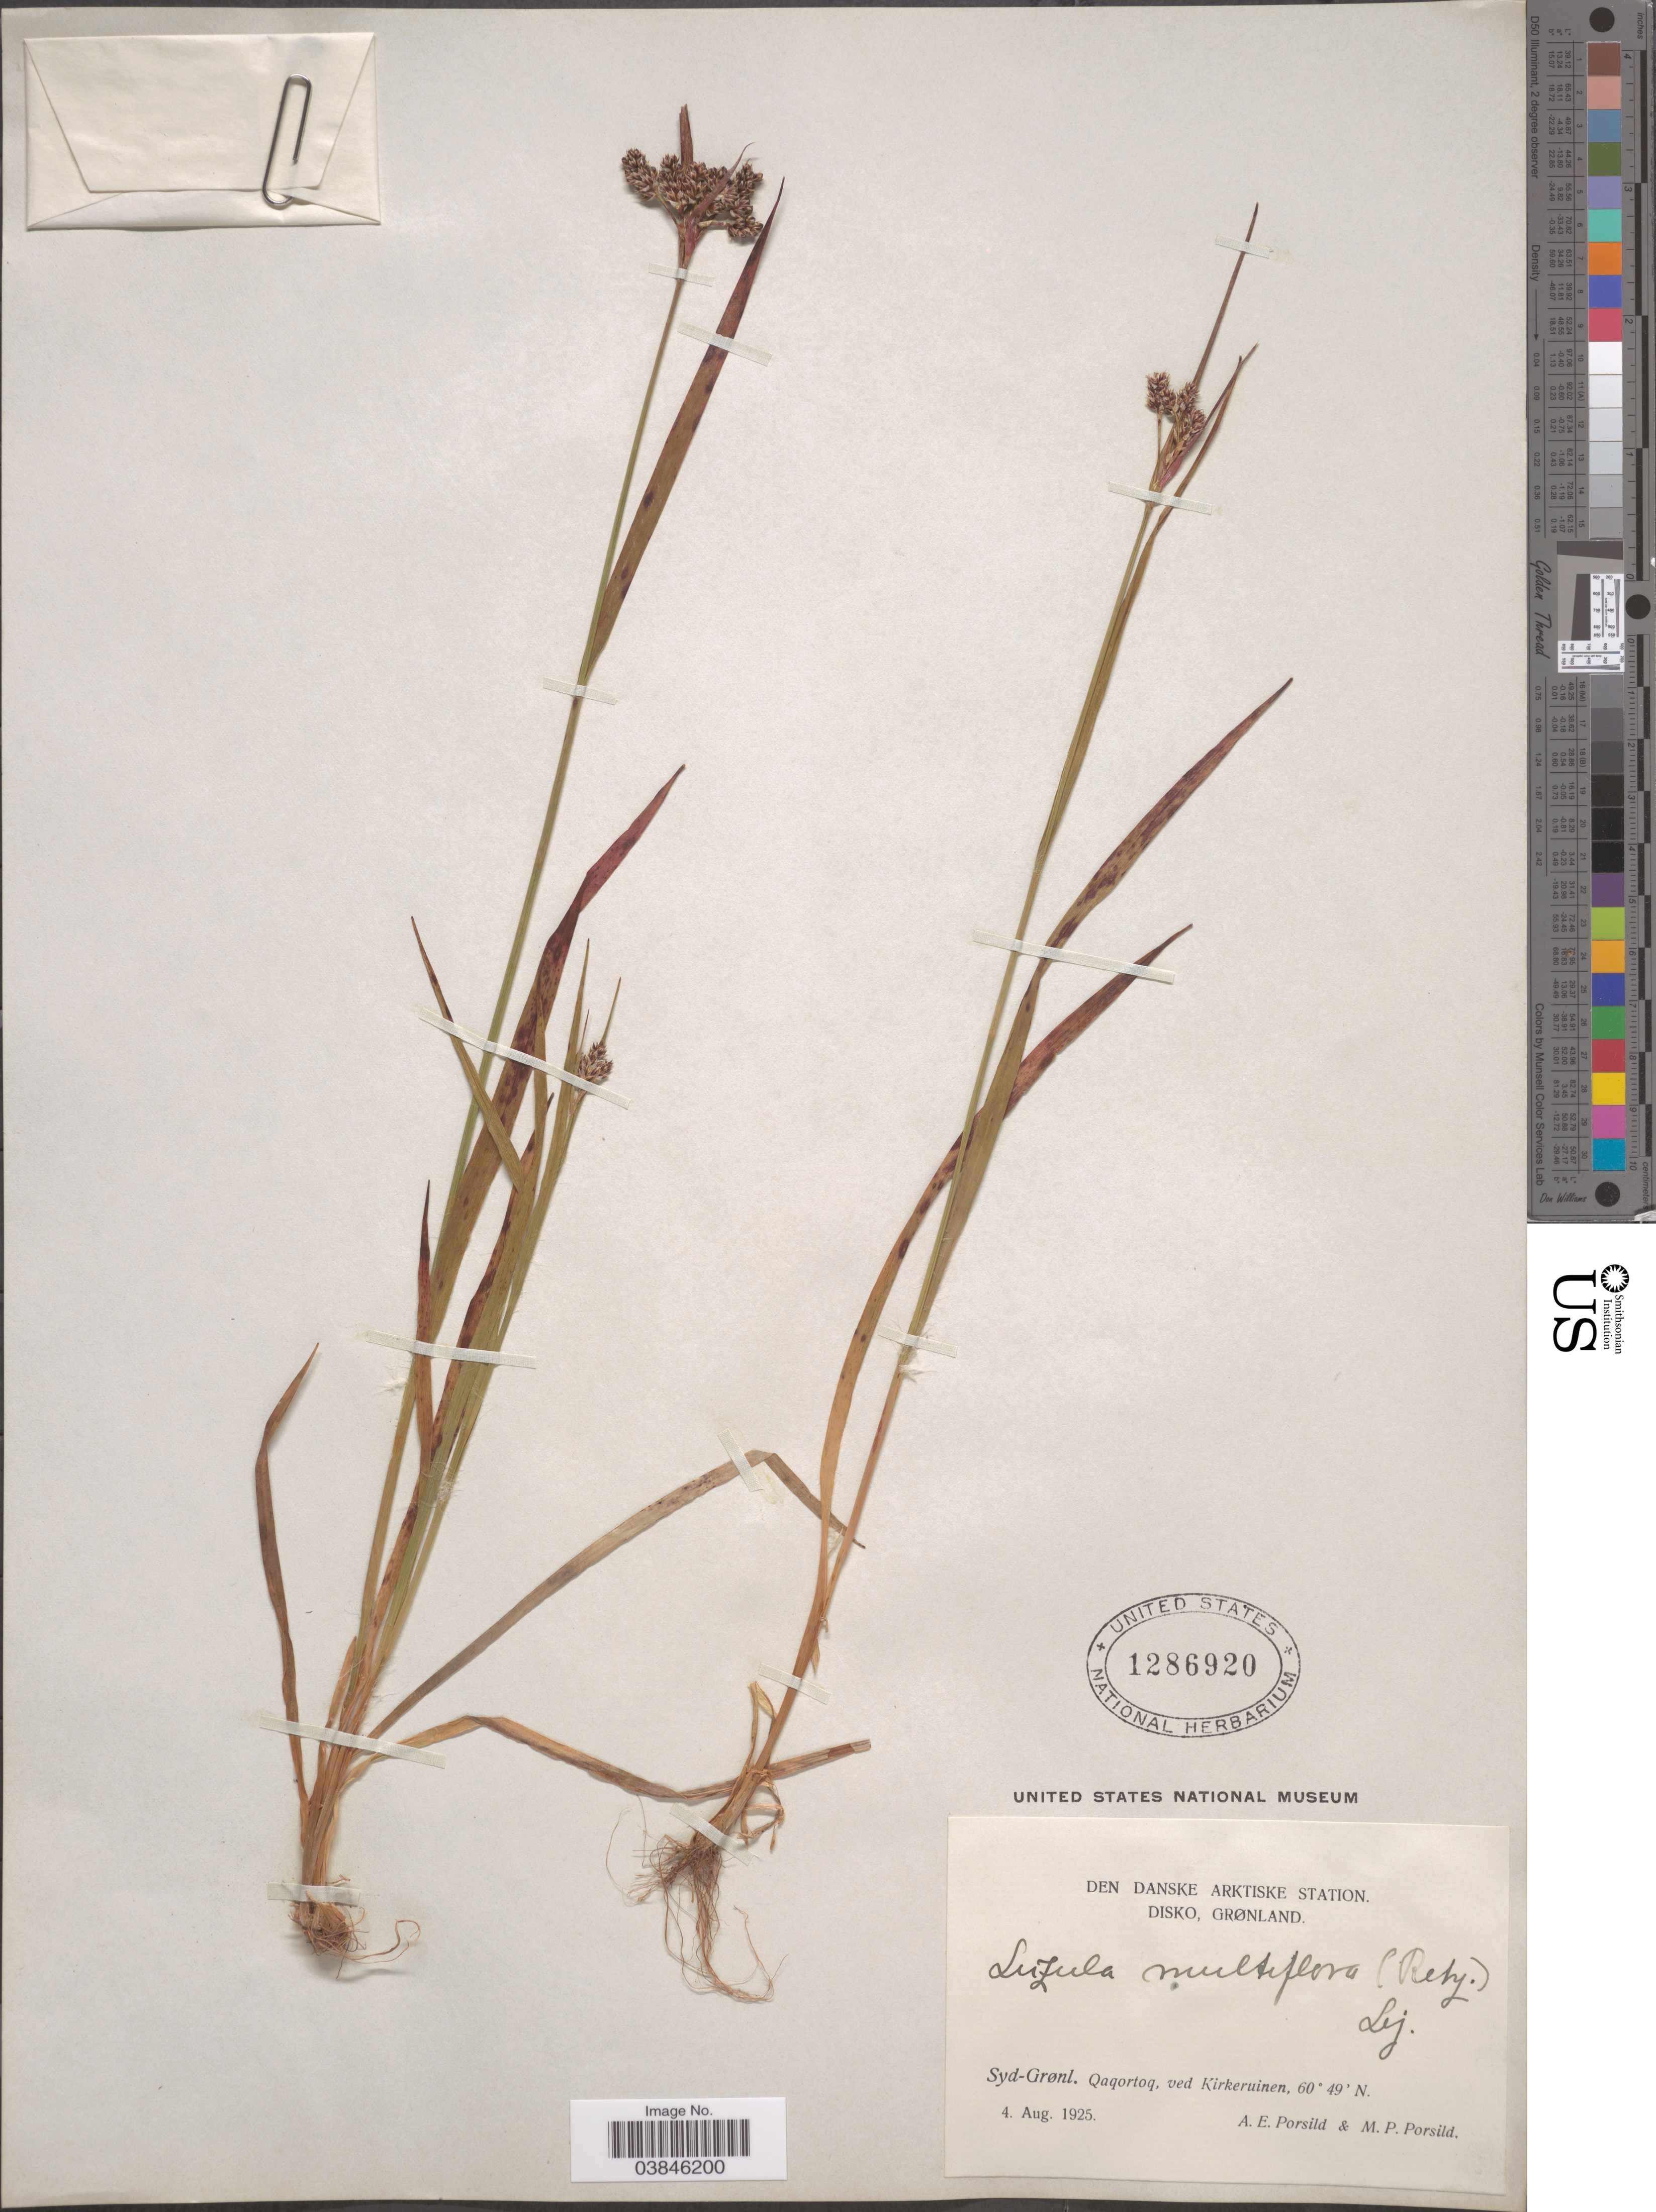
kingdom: Plantae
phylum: Tracheophyta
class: Liliopsida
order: Poales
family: Juncaceae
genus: Luzula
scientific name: Luzula multiflora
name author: (Ehrh.) Lej.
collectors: A. E. Porsild & M. P. Porsild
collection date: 1925-08-04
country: Greenland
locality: Den Danske Arktiske Station. Disko. Syd-Grønl. Qaqortoq, ved Kirkeruinen.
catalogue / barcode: US 1286920